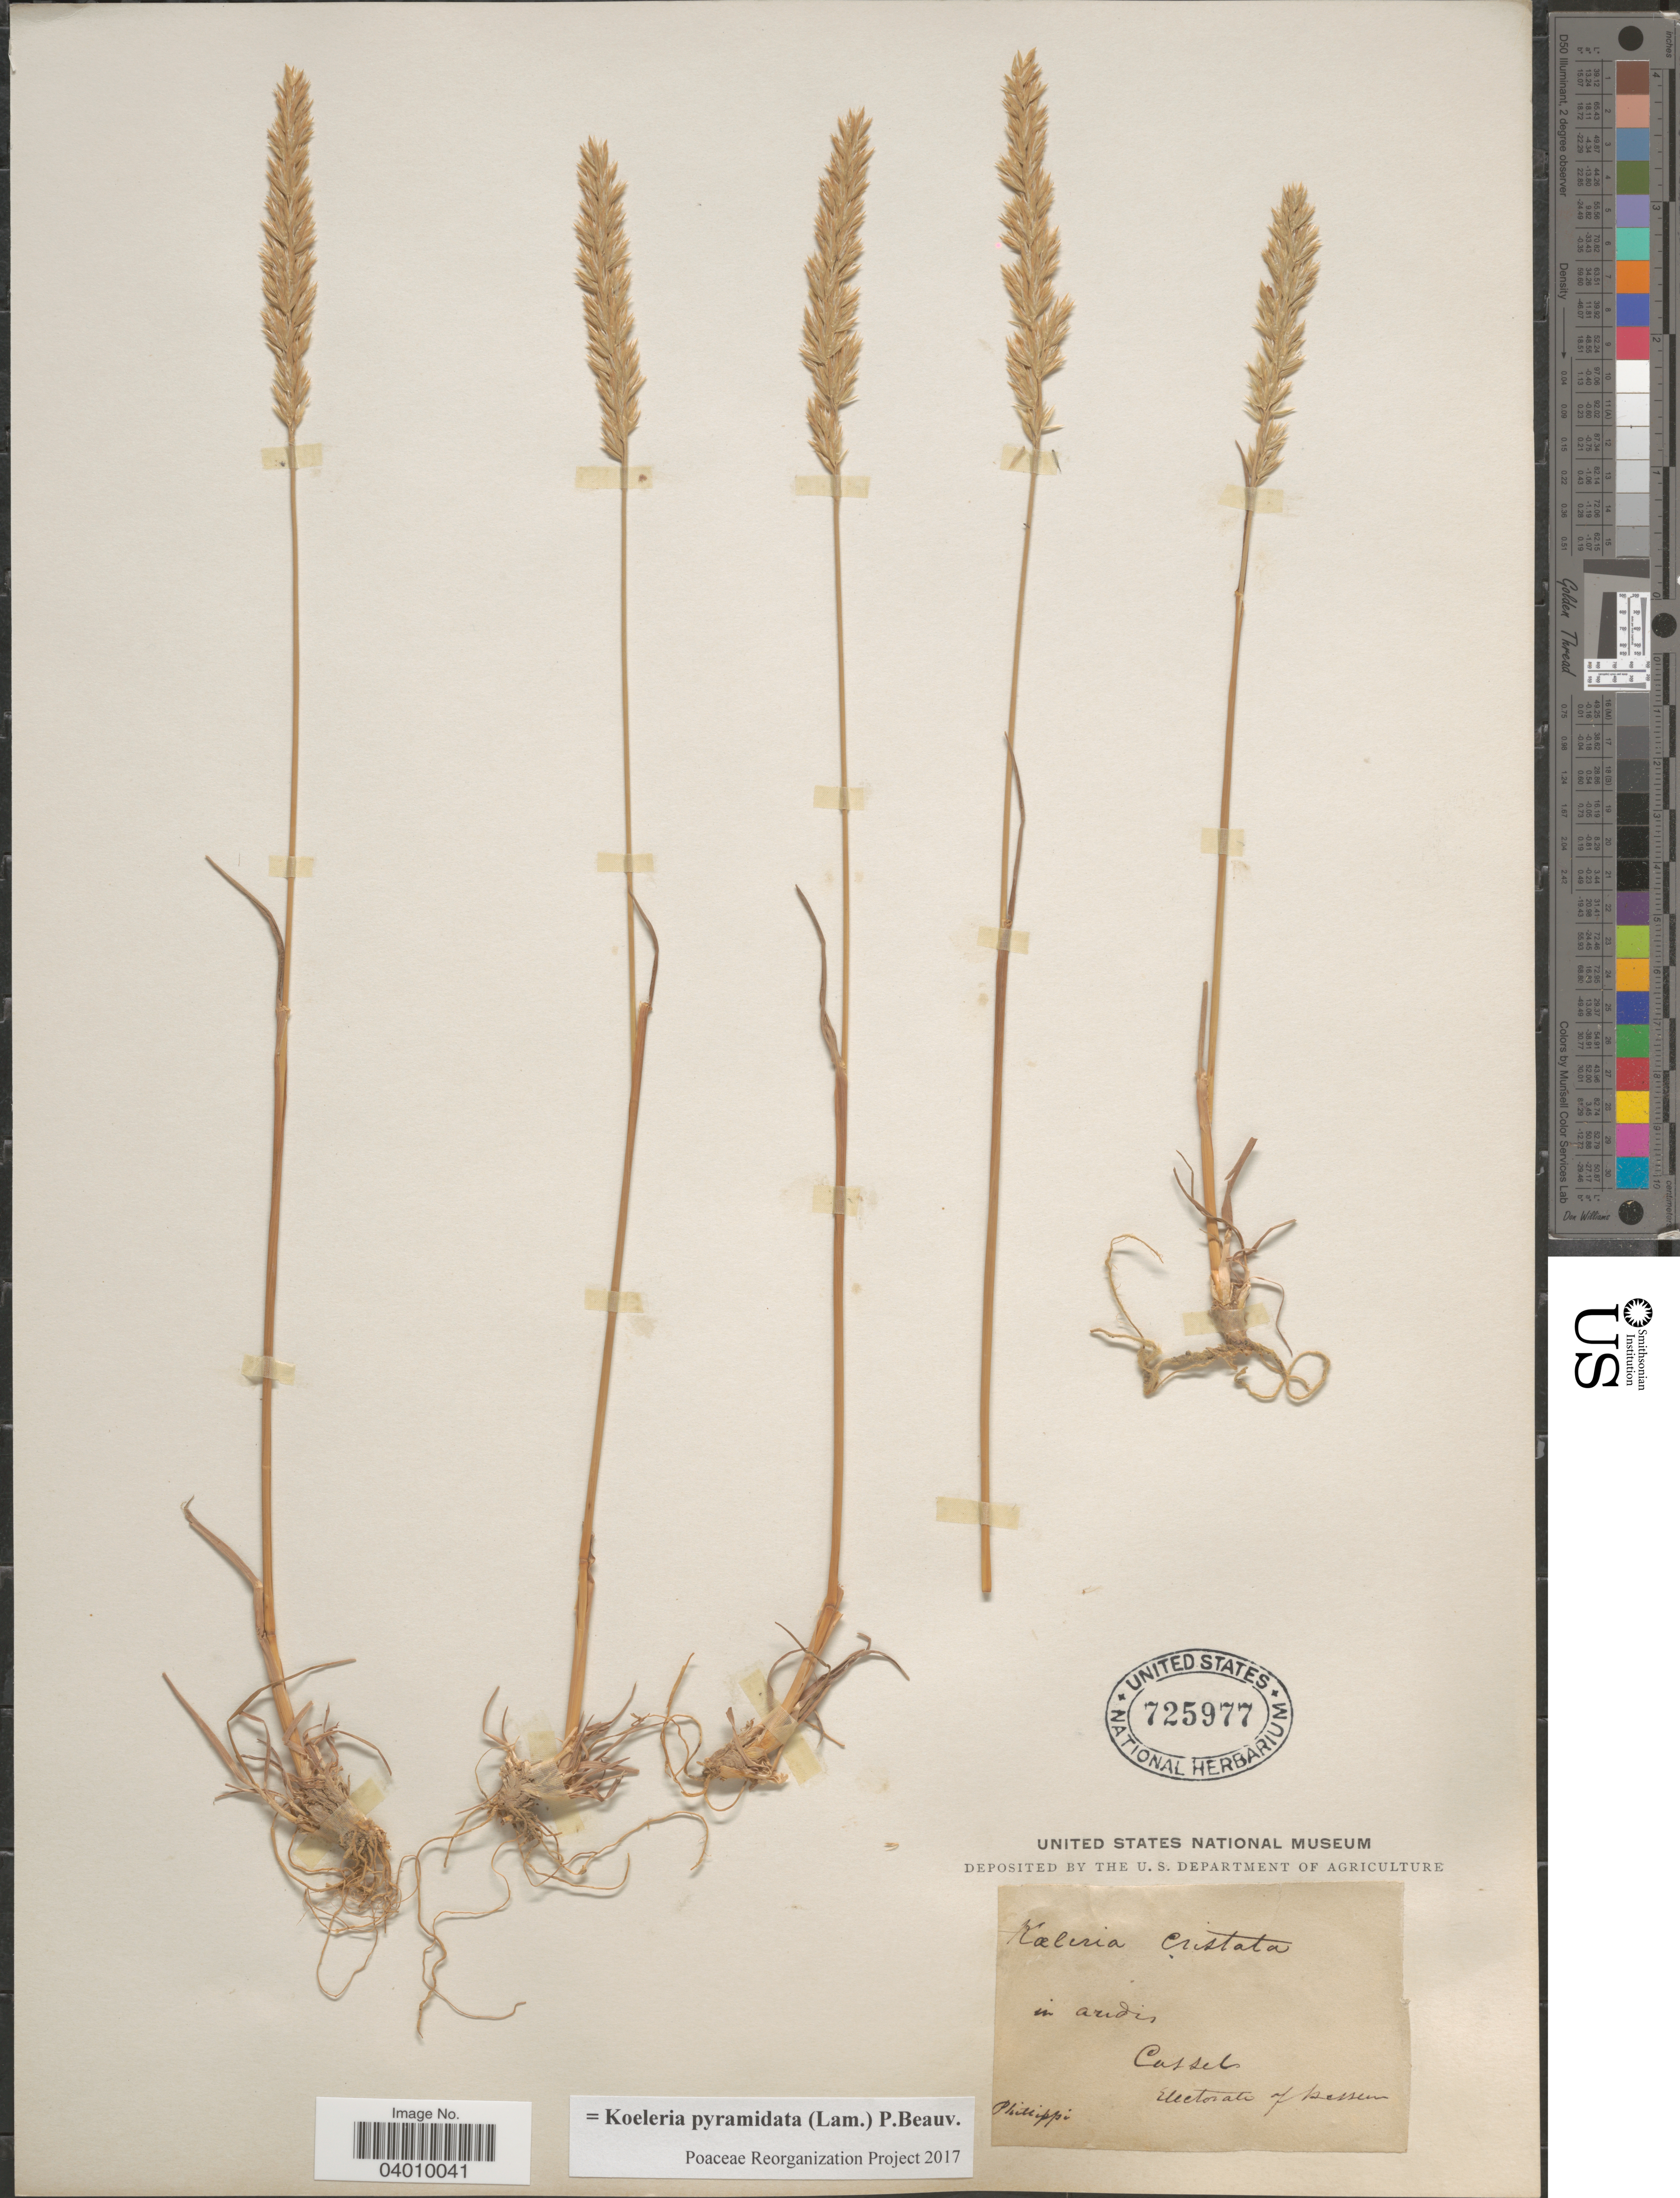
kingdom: Plantae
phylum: Tracheophyta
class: Liliopsida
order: Poales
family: Poaceae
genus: Koeleria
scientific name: Koeleria pyramidata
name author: (Lam.) P. Beauv.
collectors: Phillippi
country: Germany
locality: In aridis Cassel. Electorate of Hessen.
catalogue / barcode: US 725977